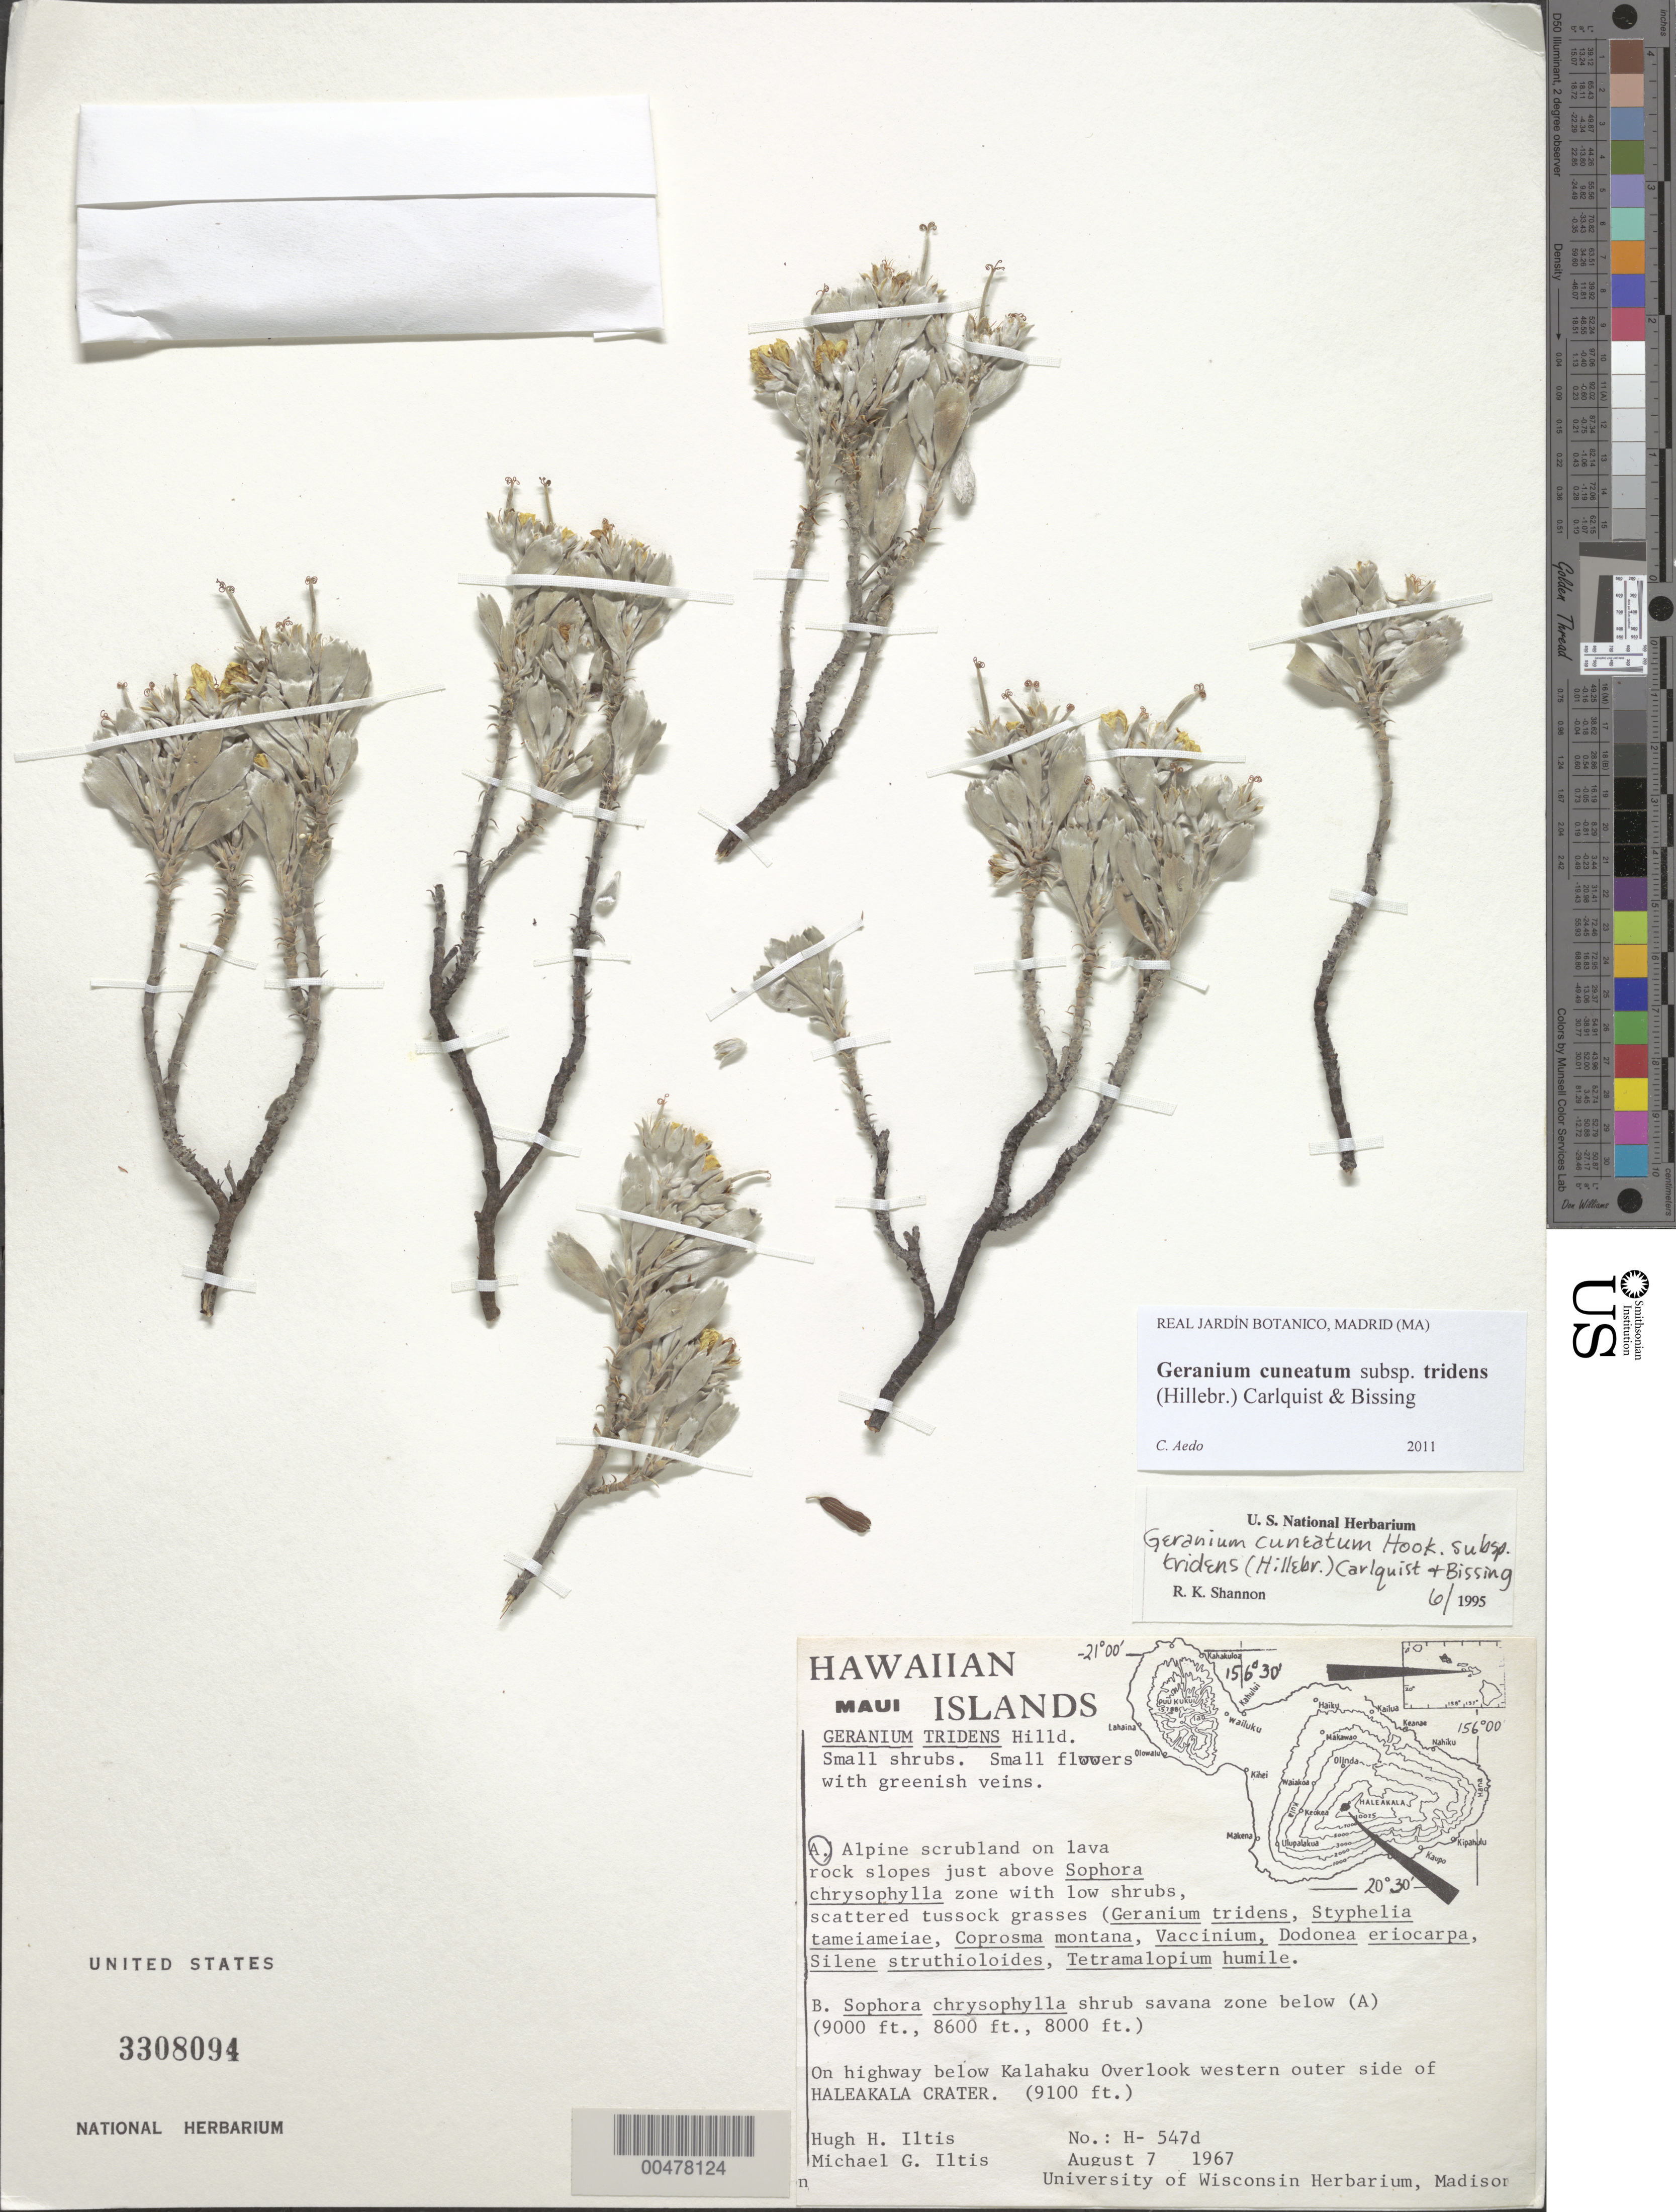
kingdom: Plantae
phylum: Tracheophyta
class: Magnoliopsida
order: Geraniales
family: Geraniaceae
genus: Geranium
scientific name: Geranium cuneatum subsp. tridens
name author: (Hillebr.) Carlquist & Bissing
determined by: Aedo, C.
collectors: H. H. Iltis & M. G. Iltis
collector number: H-547d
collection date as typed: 7 Aug 1967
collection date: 1967-08-07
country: United States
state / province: Hawaii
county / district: Maui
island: Maui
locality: On hwy below Kalahaku Overlook, W outer side of Haleakala Crater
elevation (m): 2774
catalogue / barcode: US 3308094